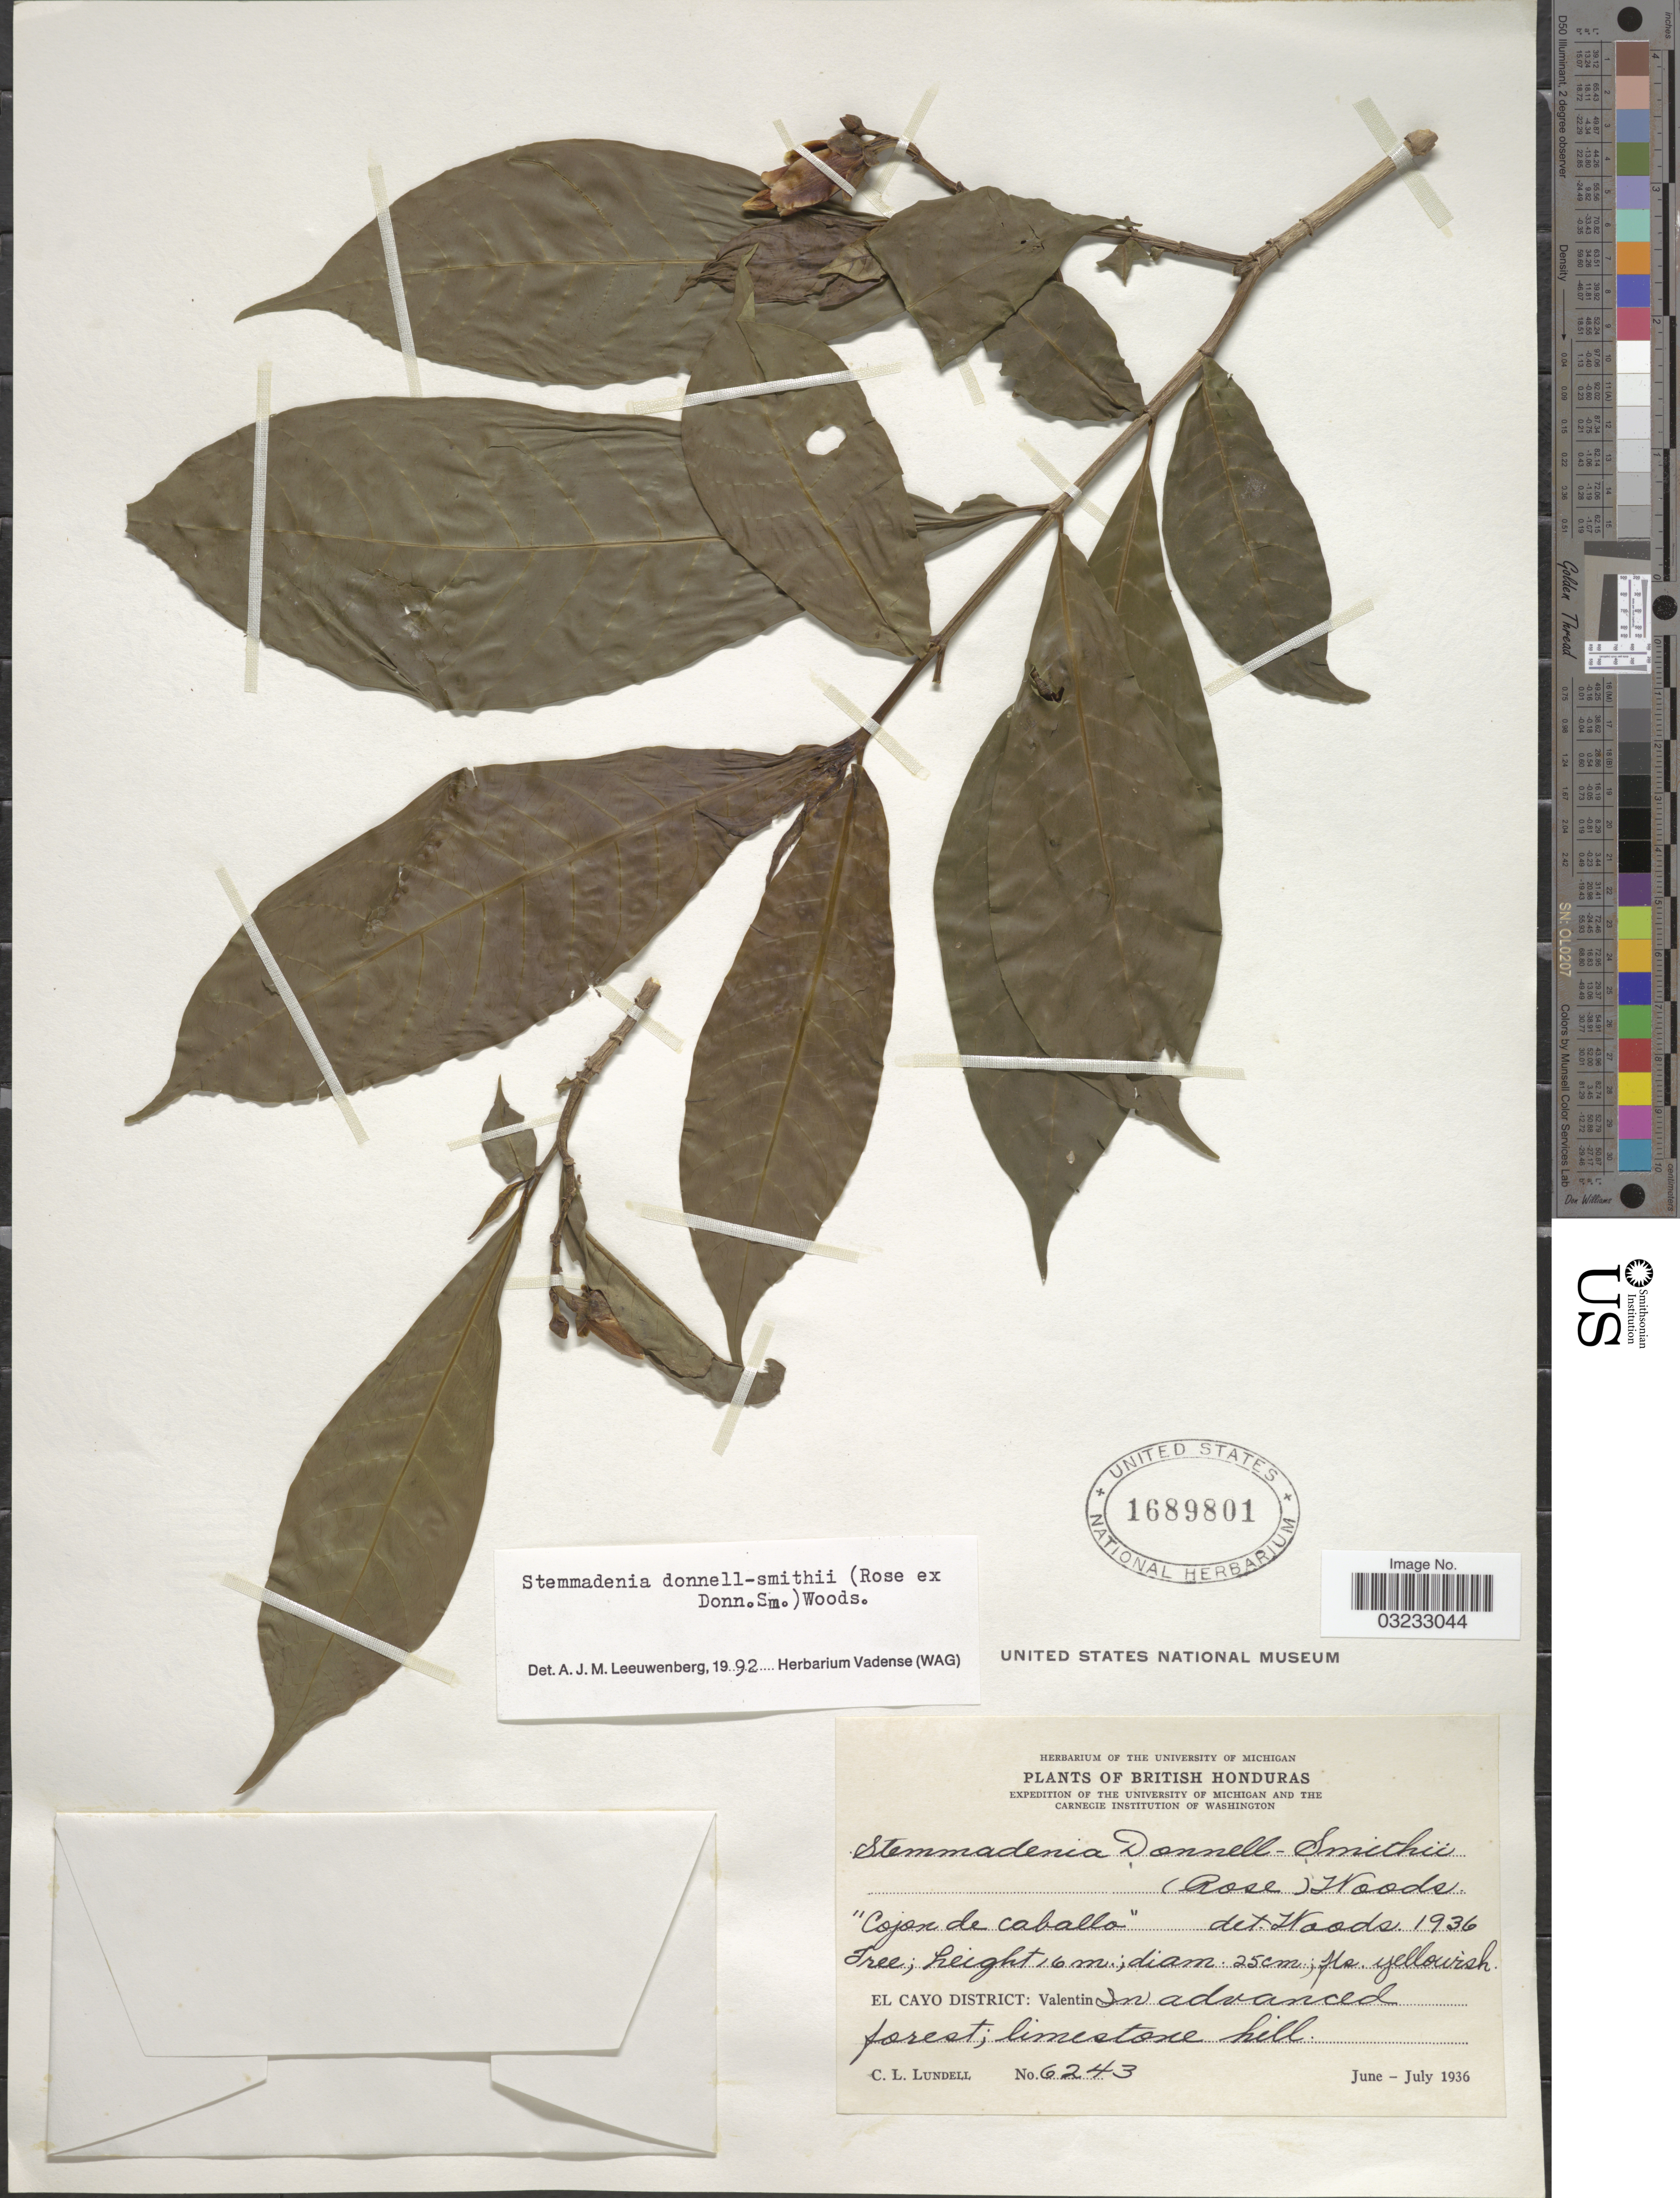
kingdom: Plantae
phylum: Tracheophyta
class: Magnoliopsida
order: Gentianales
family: Apocynaceae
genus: Stemmadenia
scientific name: Stemmadenia donnell-smithii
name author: (Rose ex Donn. Sm.) Woodson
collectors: C. L. Lundell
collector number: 6243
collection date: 1936-06/1936-07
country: Belize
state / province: Cayo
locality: British Honduras. El Cayo District: Valentin.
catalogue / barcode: US 1689801